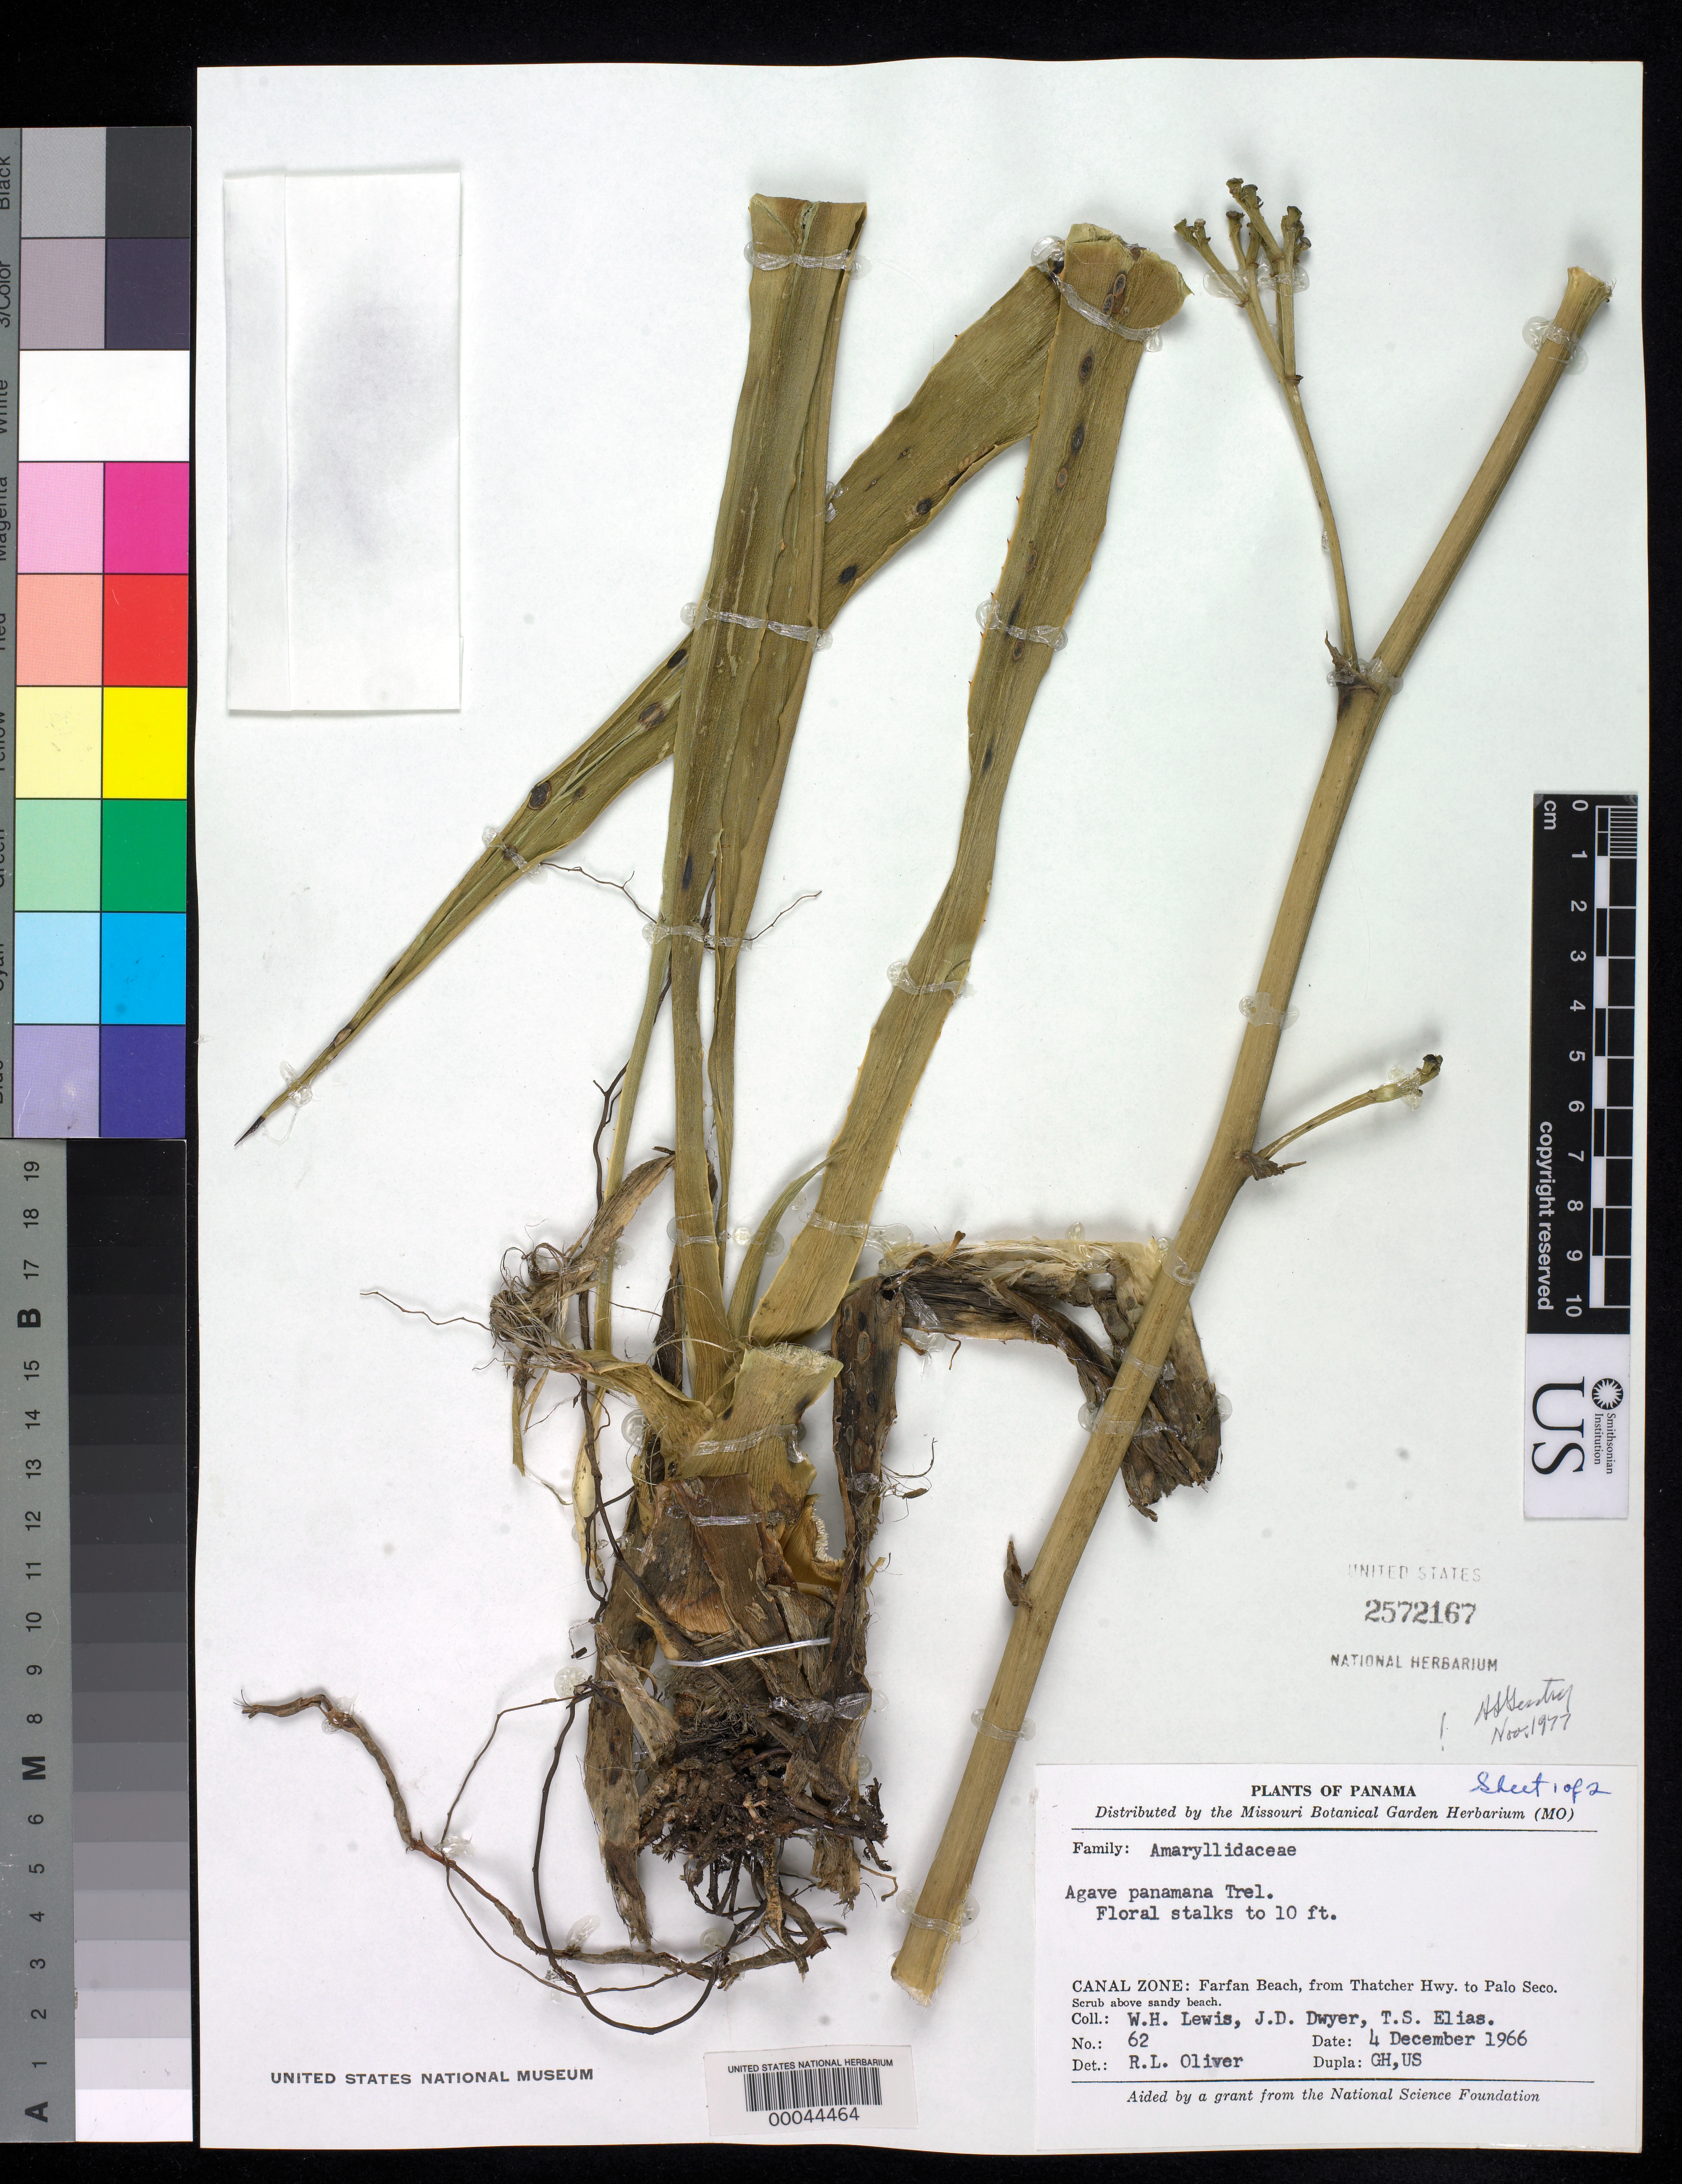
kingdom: Plantae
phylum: Tracheophyta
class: Liliopsida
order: Asparagales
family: Asparagaceae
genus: Agave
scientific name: Agave panamana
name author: Trel.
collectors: W. H. Lewis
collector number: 62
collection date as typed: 04 Dec 1966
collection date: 1966-12-04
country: Panama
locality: Farfan Beach, from Thatcher Hwy to Palo Seco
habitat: Scrub above sandy beach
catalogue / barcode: US 2572167